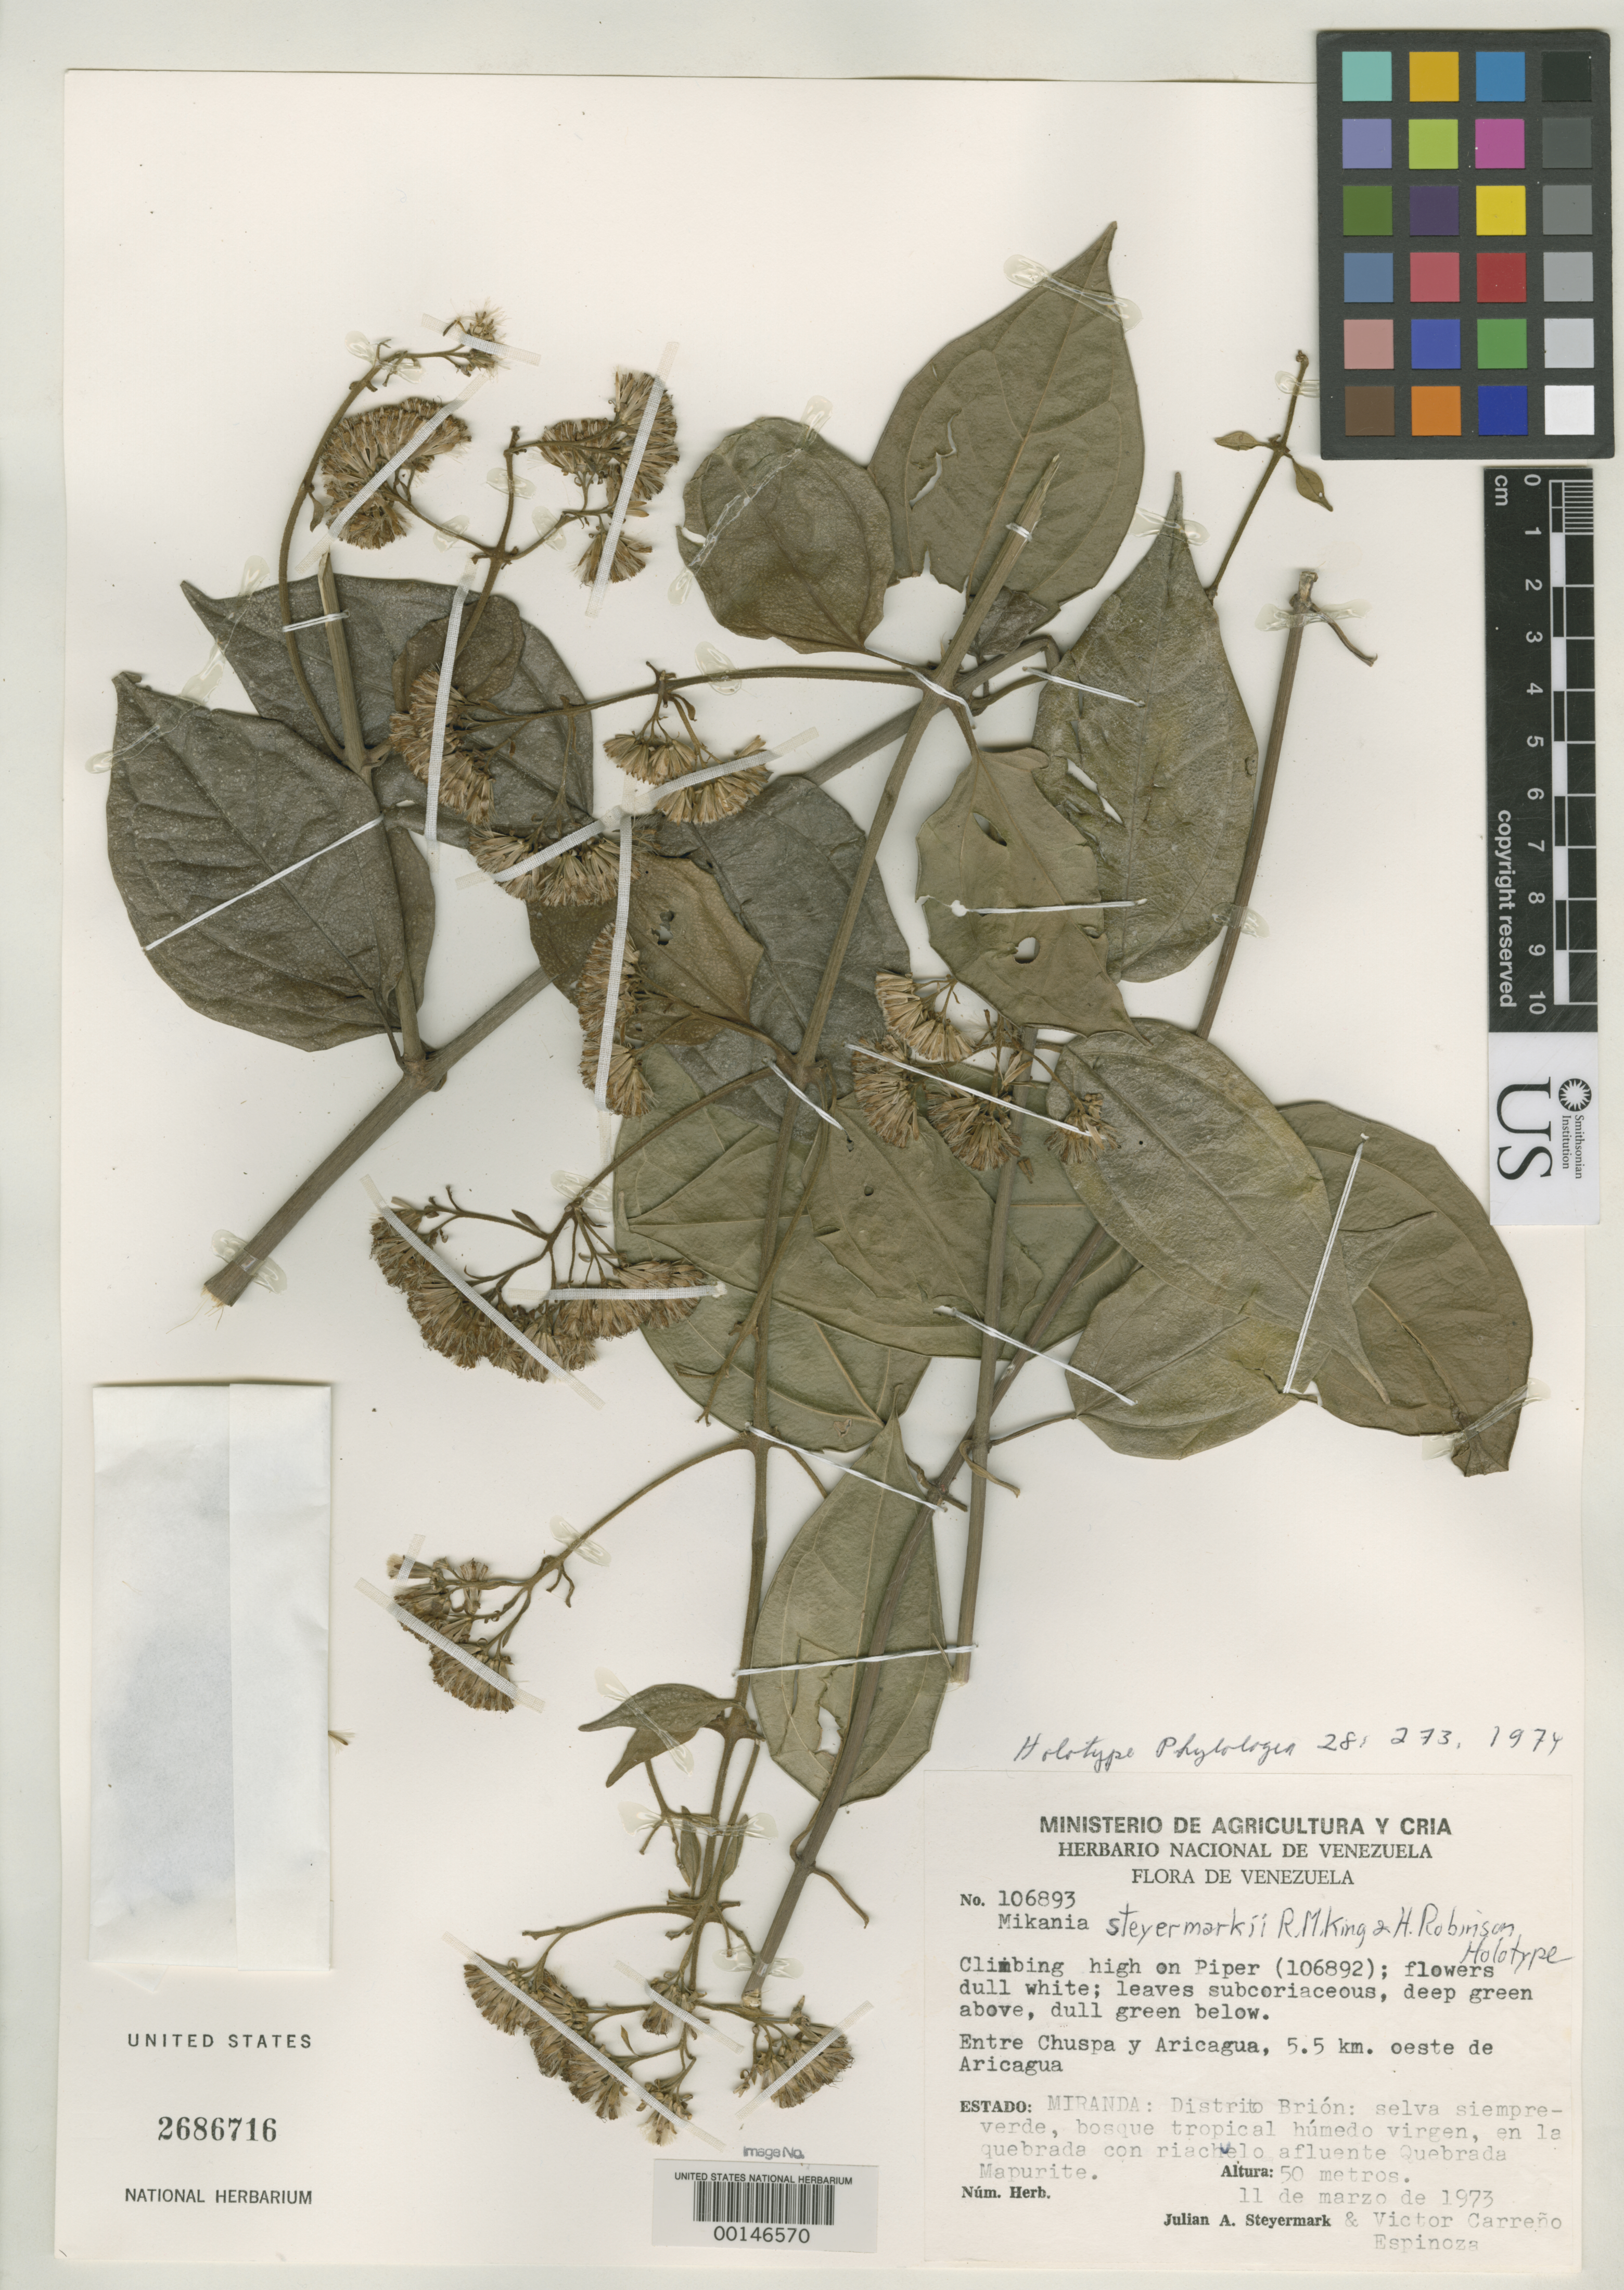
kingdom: Plantae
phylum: Tracheophyta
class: Magnoliopsida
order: Asterales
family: Asteraceae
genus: Mikania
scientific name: Mikania steyermarkii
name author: R.M. King & H. Rob.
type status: Holotype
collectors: J. Steyermark & V. Carreño E.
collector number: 106893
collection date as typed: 11 Mar 1973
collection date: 1973-03-11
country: Venezuela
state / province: Miranda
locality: Between Chuspa and Aricagua.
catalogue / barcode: US 268716